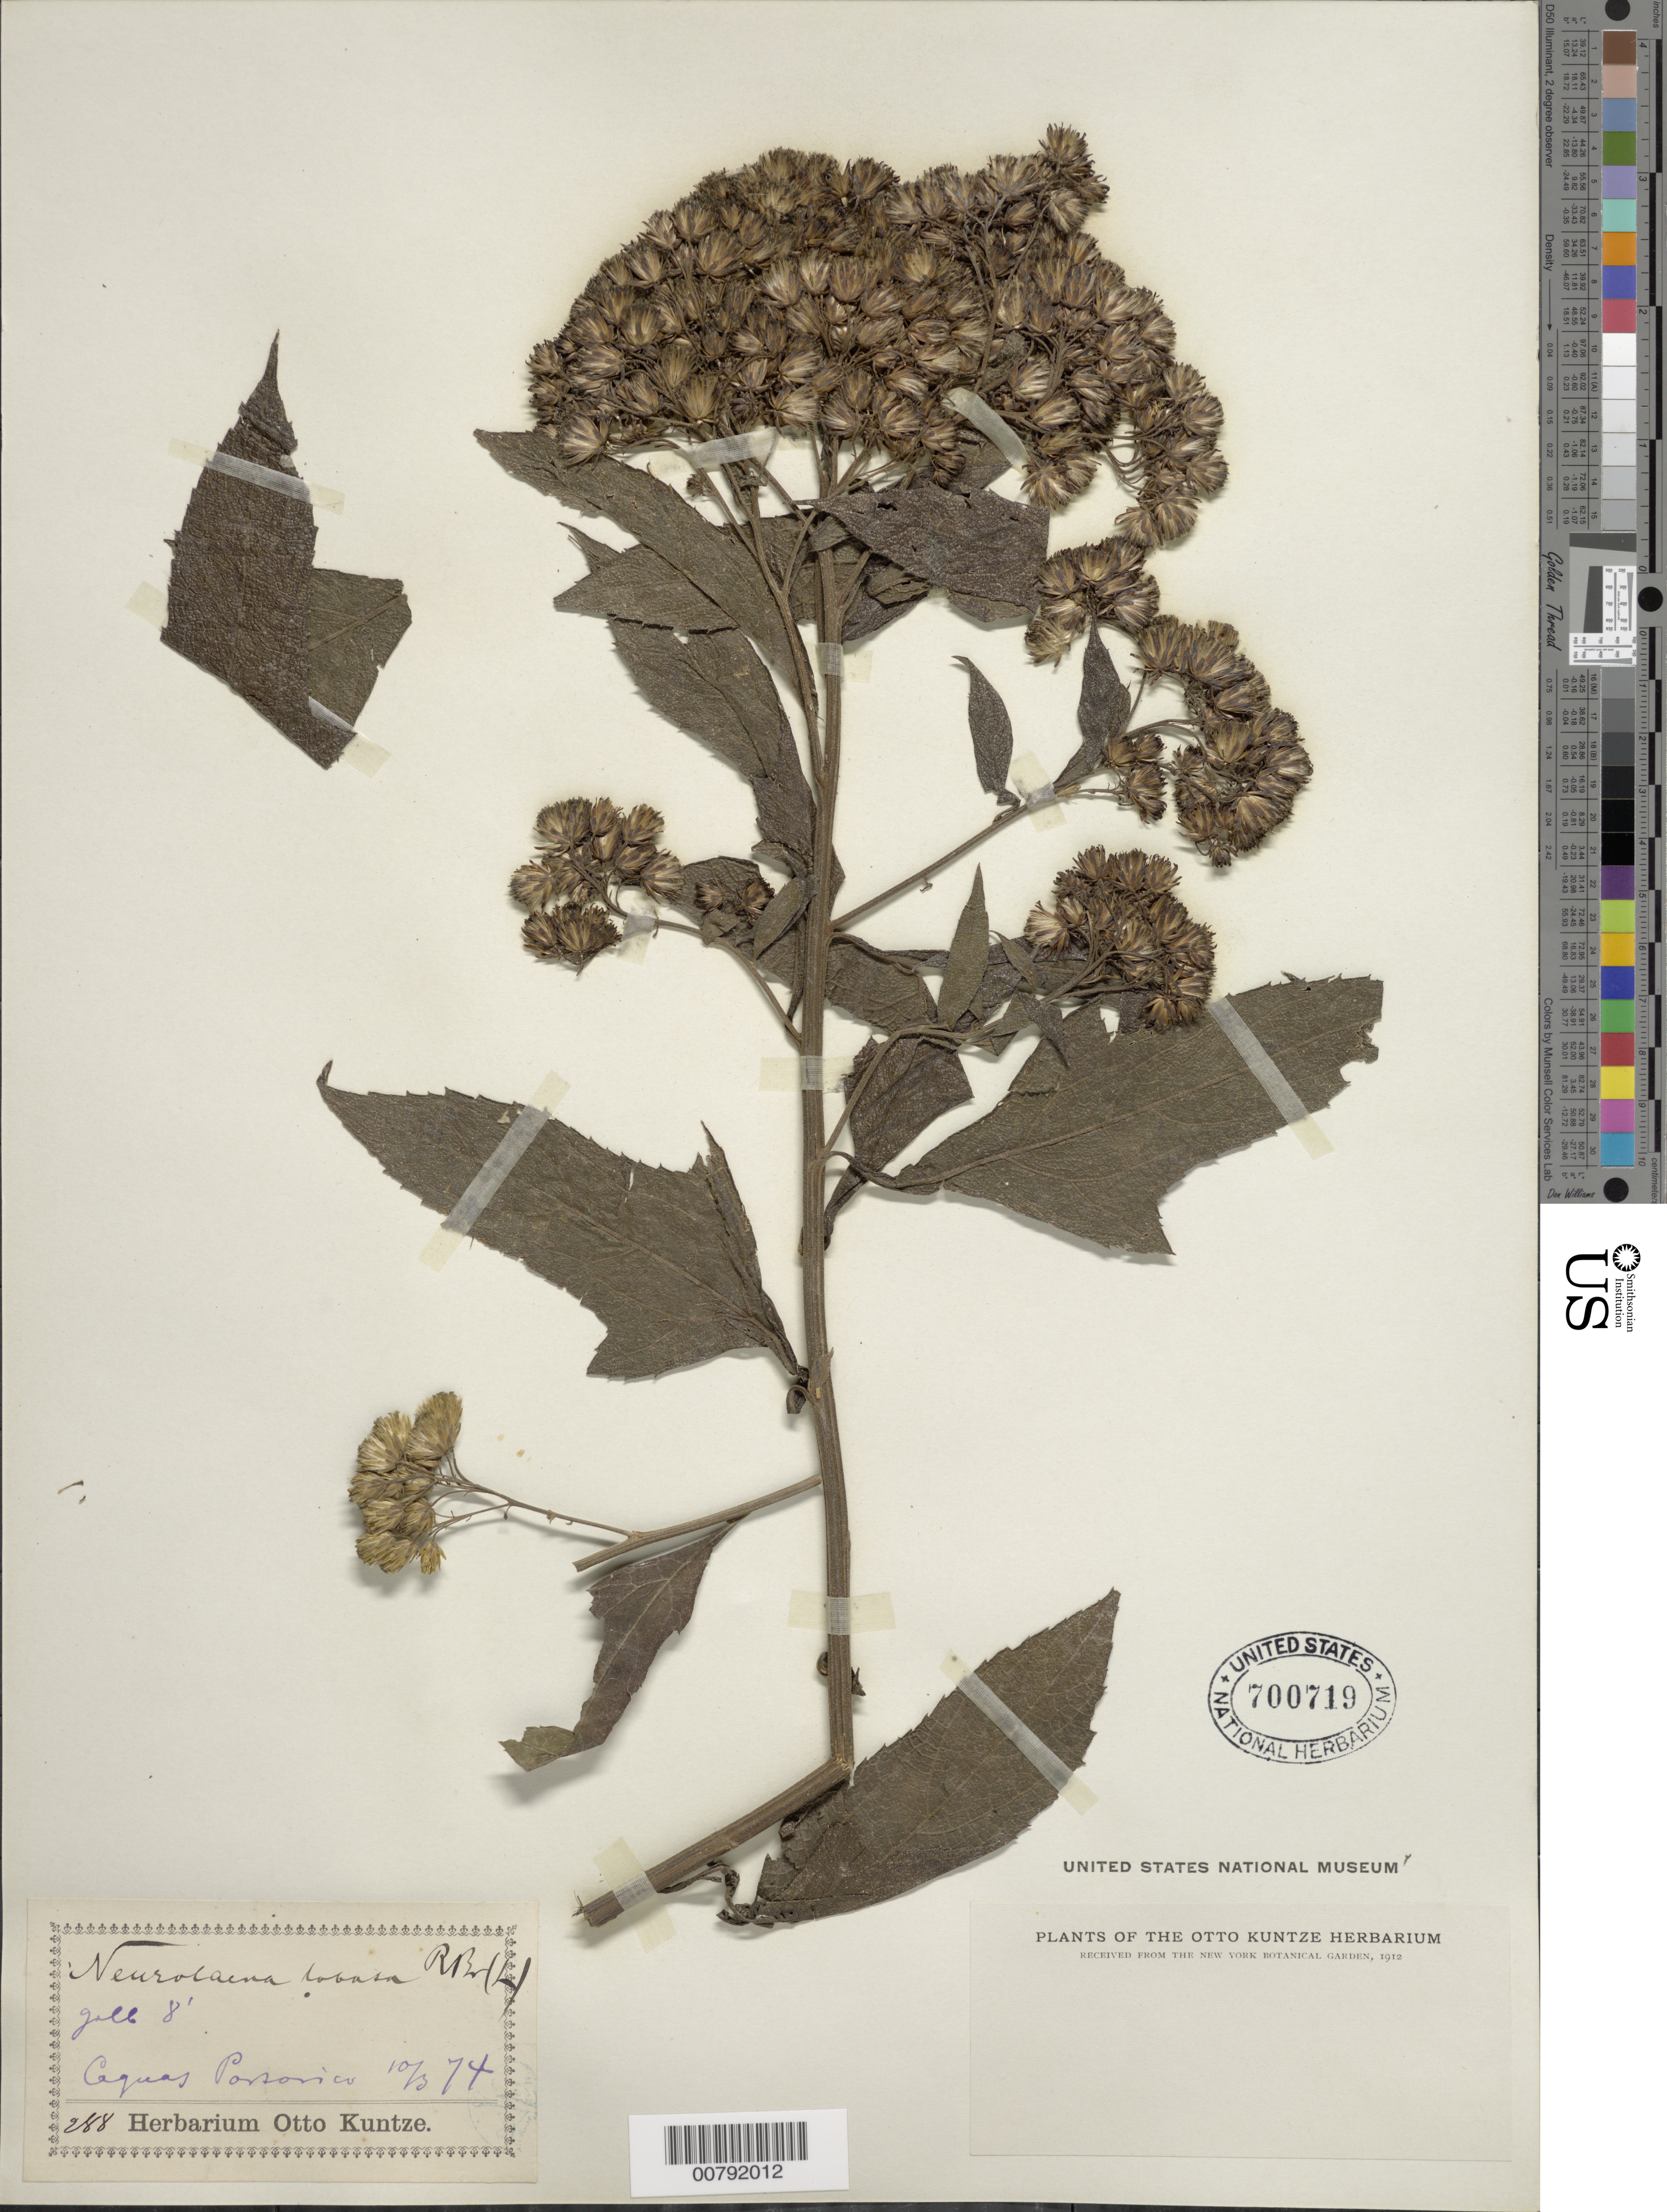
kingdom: Plantae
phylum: Tracheophyta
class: Magnoliopsida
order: Asterales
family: Asteraceae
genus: Neurolaena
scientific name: Neurolaena lobata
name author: (L.) R. Br. ex Cass.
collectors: C.E.O. Kuntze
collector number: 288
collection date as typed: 10 Mar 1874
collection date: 1874-03-10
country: Puerto Rico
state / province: Agua Buenas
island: Puerto Rico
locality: Aguas Buenas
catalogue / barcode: US 700719